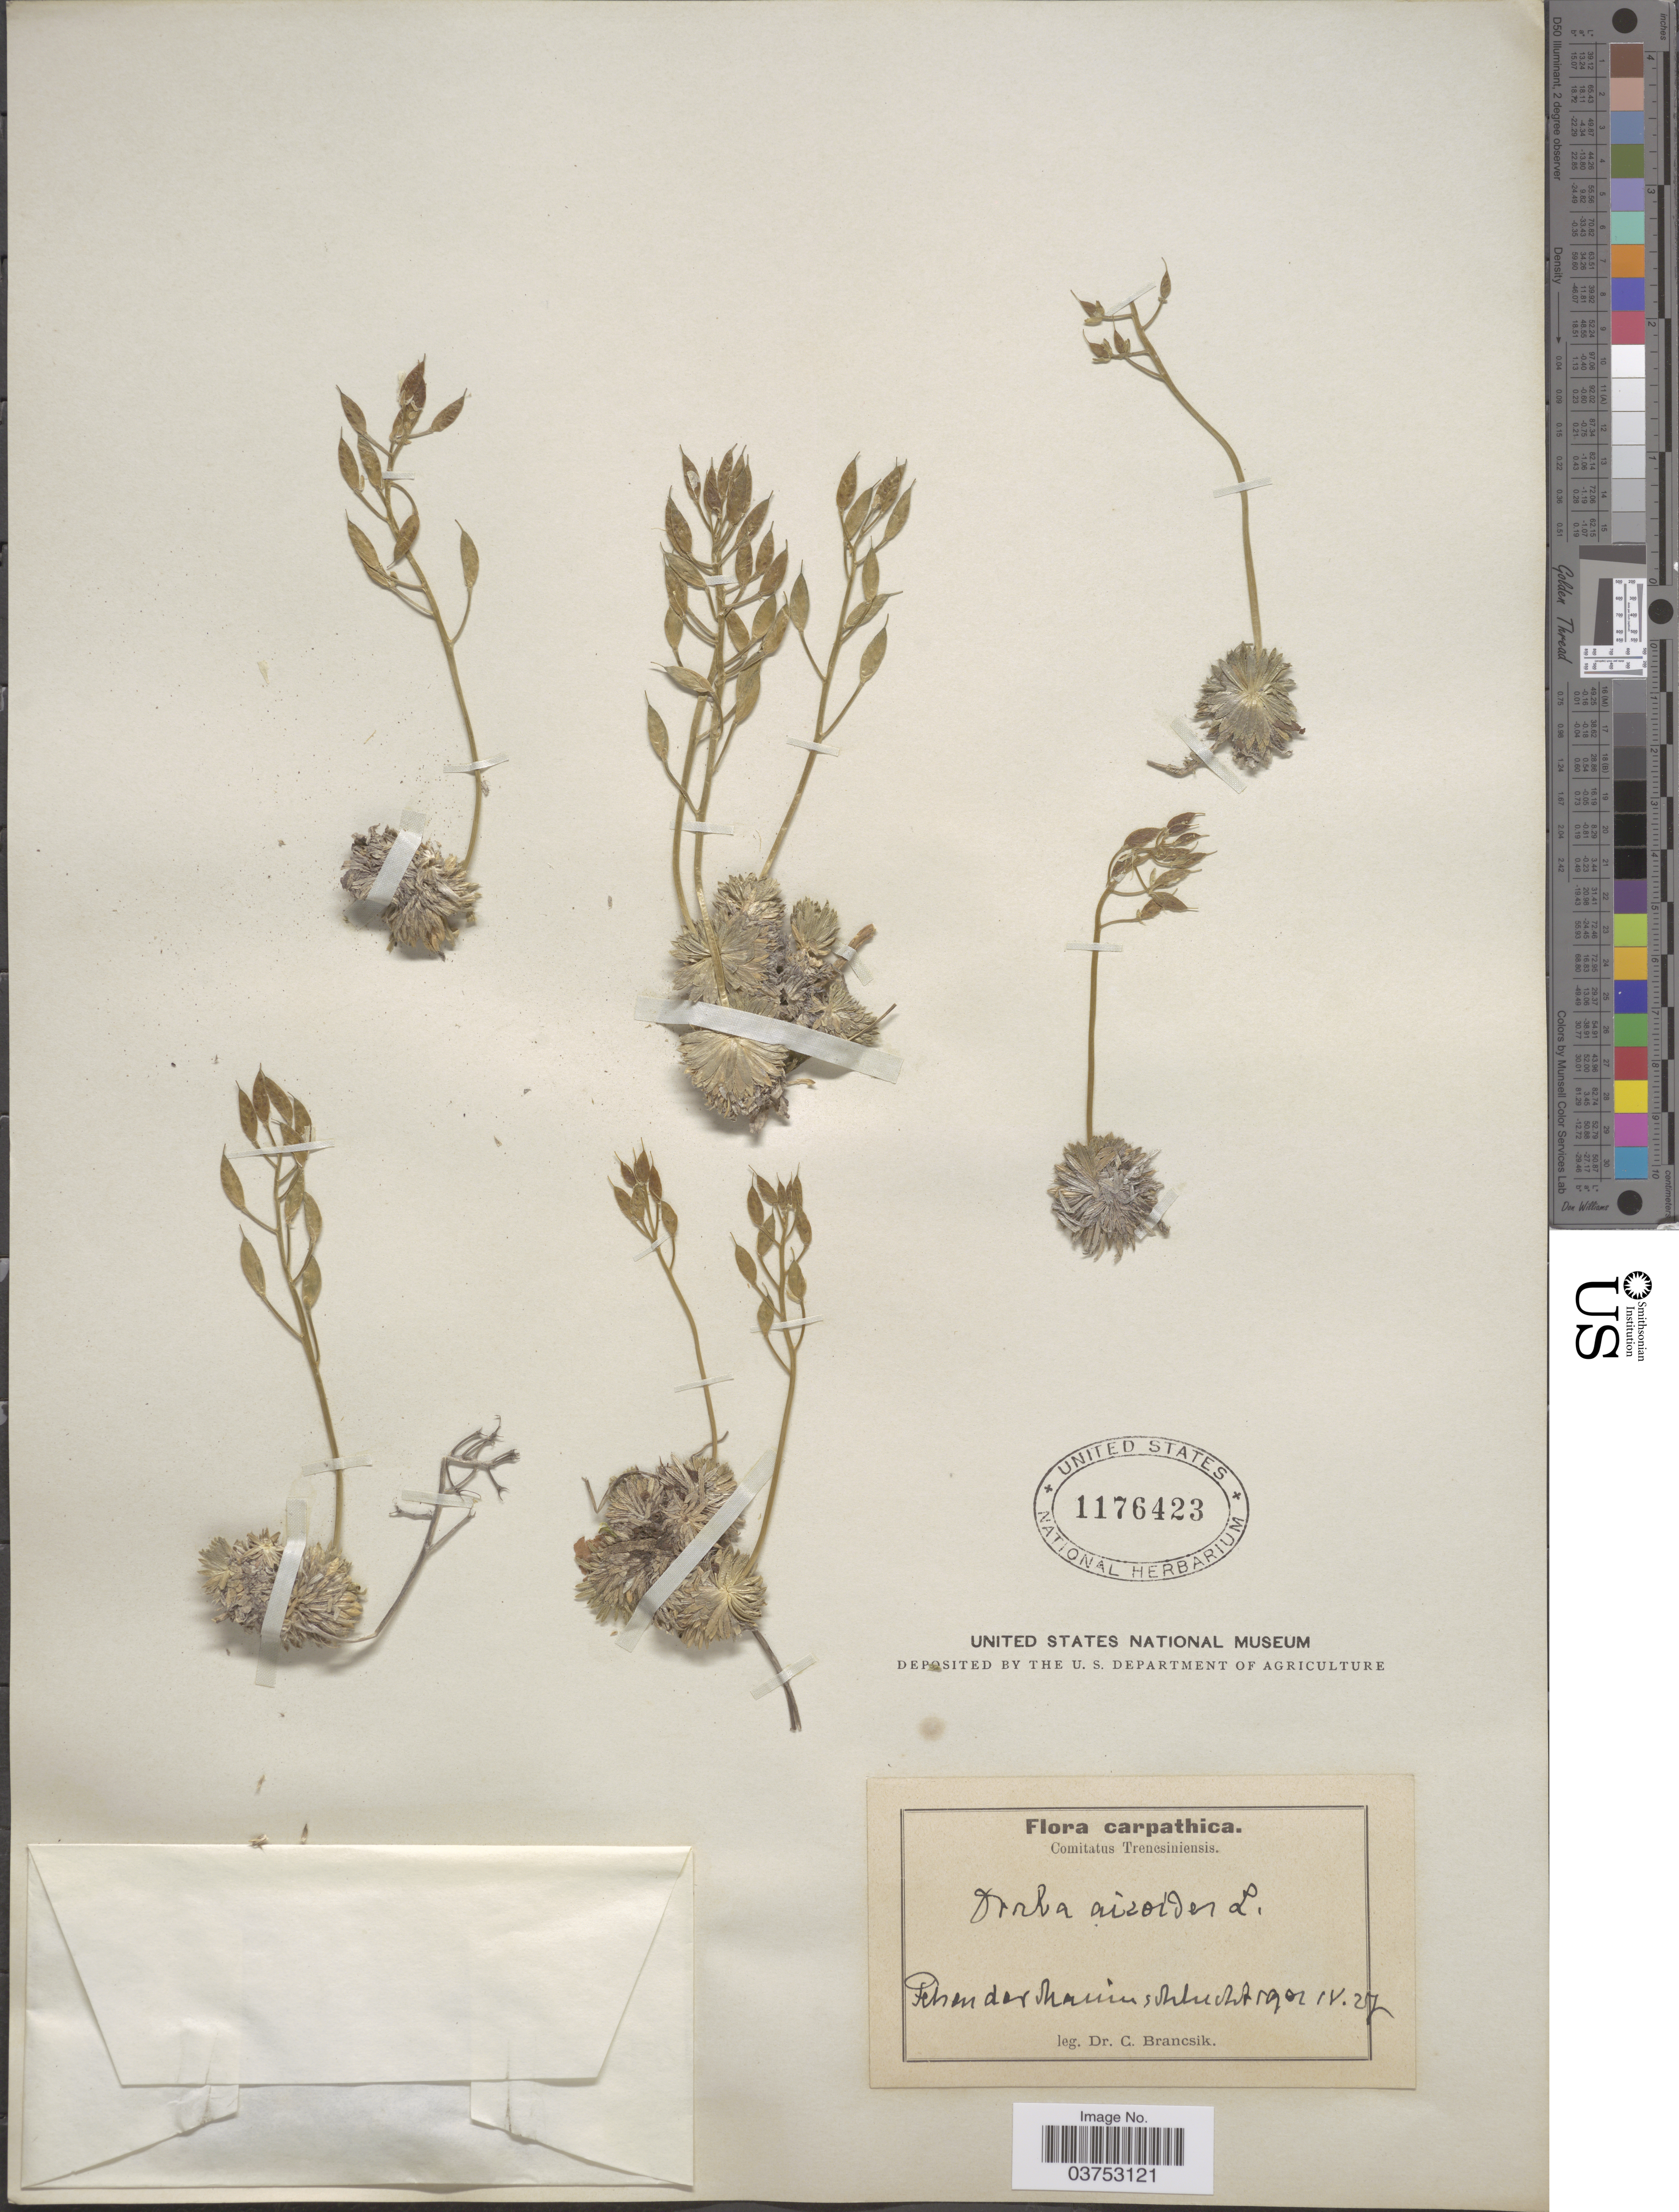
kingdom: Plantae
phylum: Tracheophyta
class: Magnoliopsida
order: Brassicales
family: Brassicaceae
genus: Draba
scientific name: Draba aizoides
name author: L.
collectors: C. Brancsik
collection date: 1901-04-27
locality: Carpathica. Comitatus Trencsiniensis. Schan der Shaúm schlucht. [interpreted]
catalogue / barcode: US 1176423